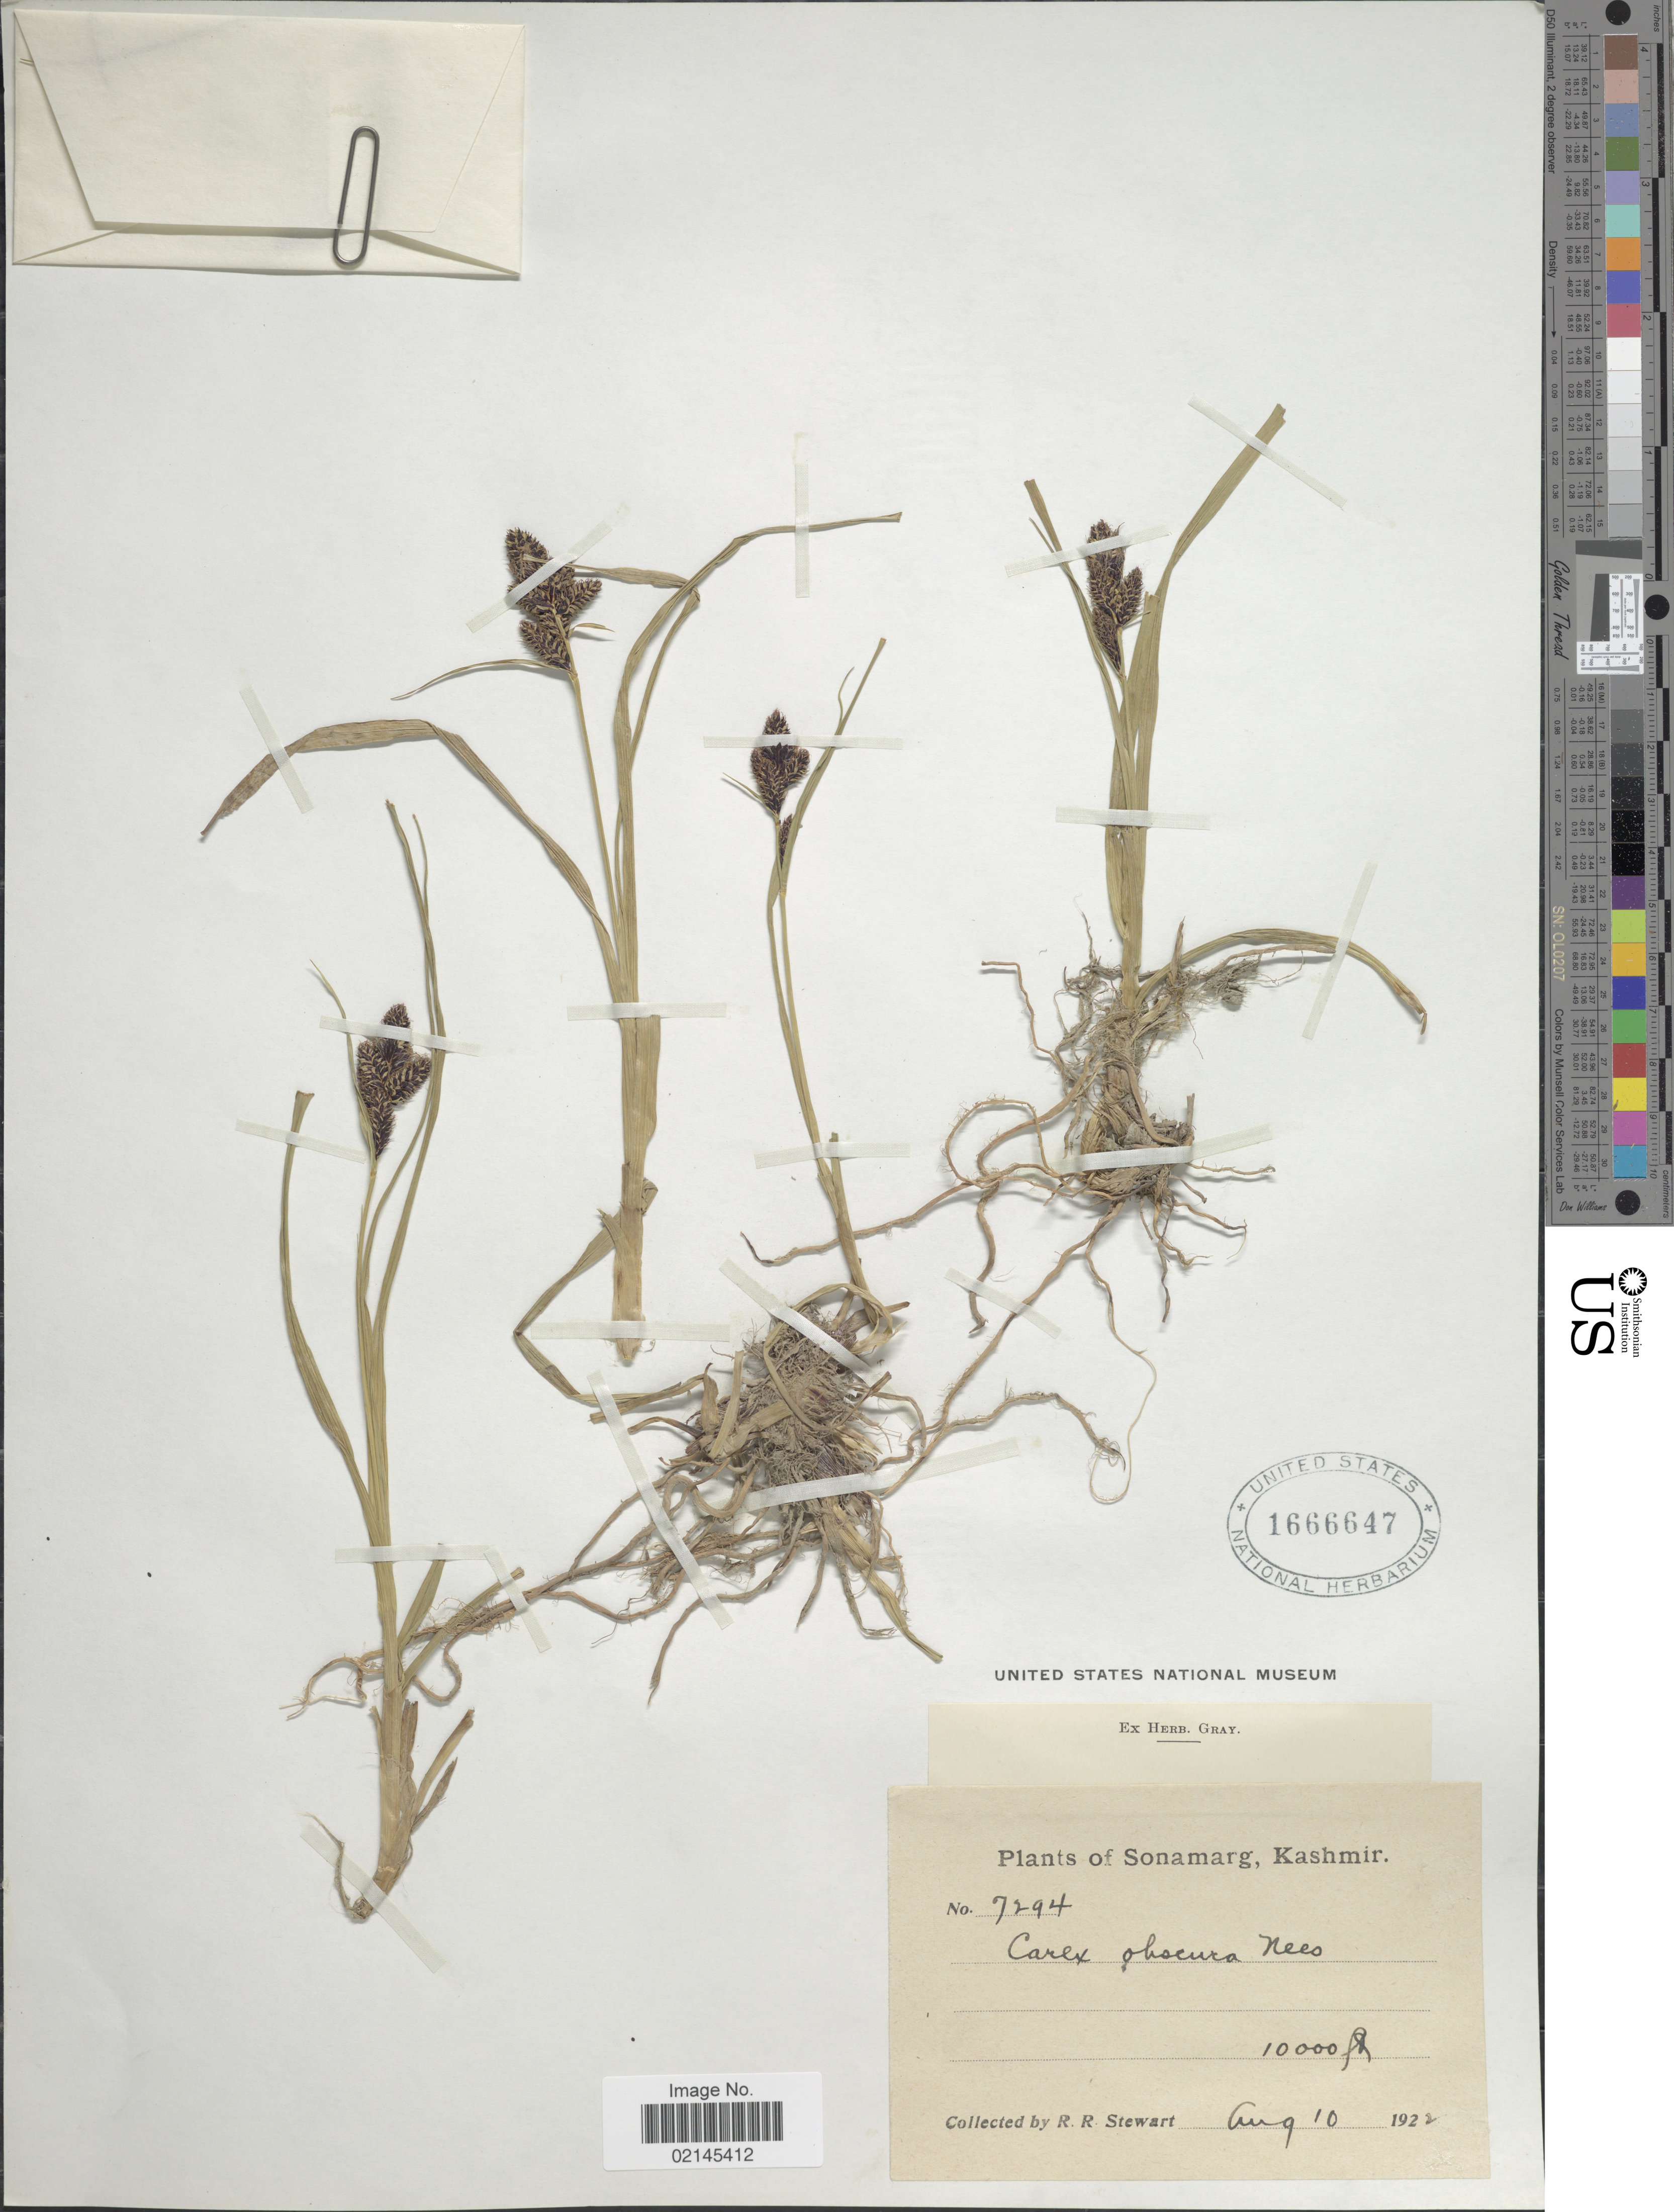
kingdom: Plantae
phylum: Tracheophyta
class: Liliopsida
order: Poales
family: Cyperaceae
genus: Carex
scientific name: Carex obscura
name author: Nees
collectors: R. R. Stewart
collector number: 7294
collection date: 1922-08-10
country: India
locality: Sonamarg, Kashmir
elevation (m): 3048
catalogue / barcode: US 1666647